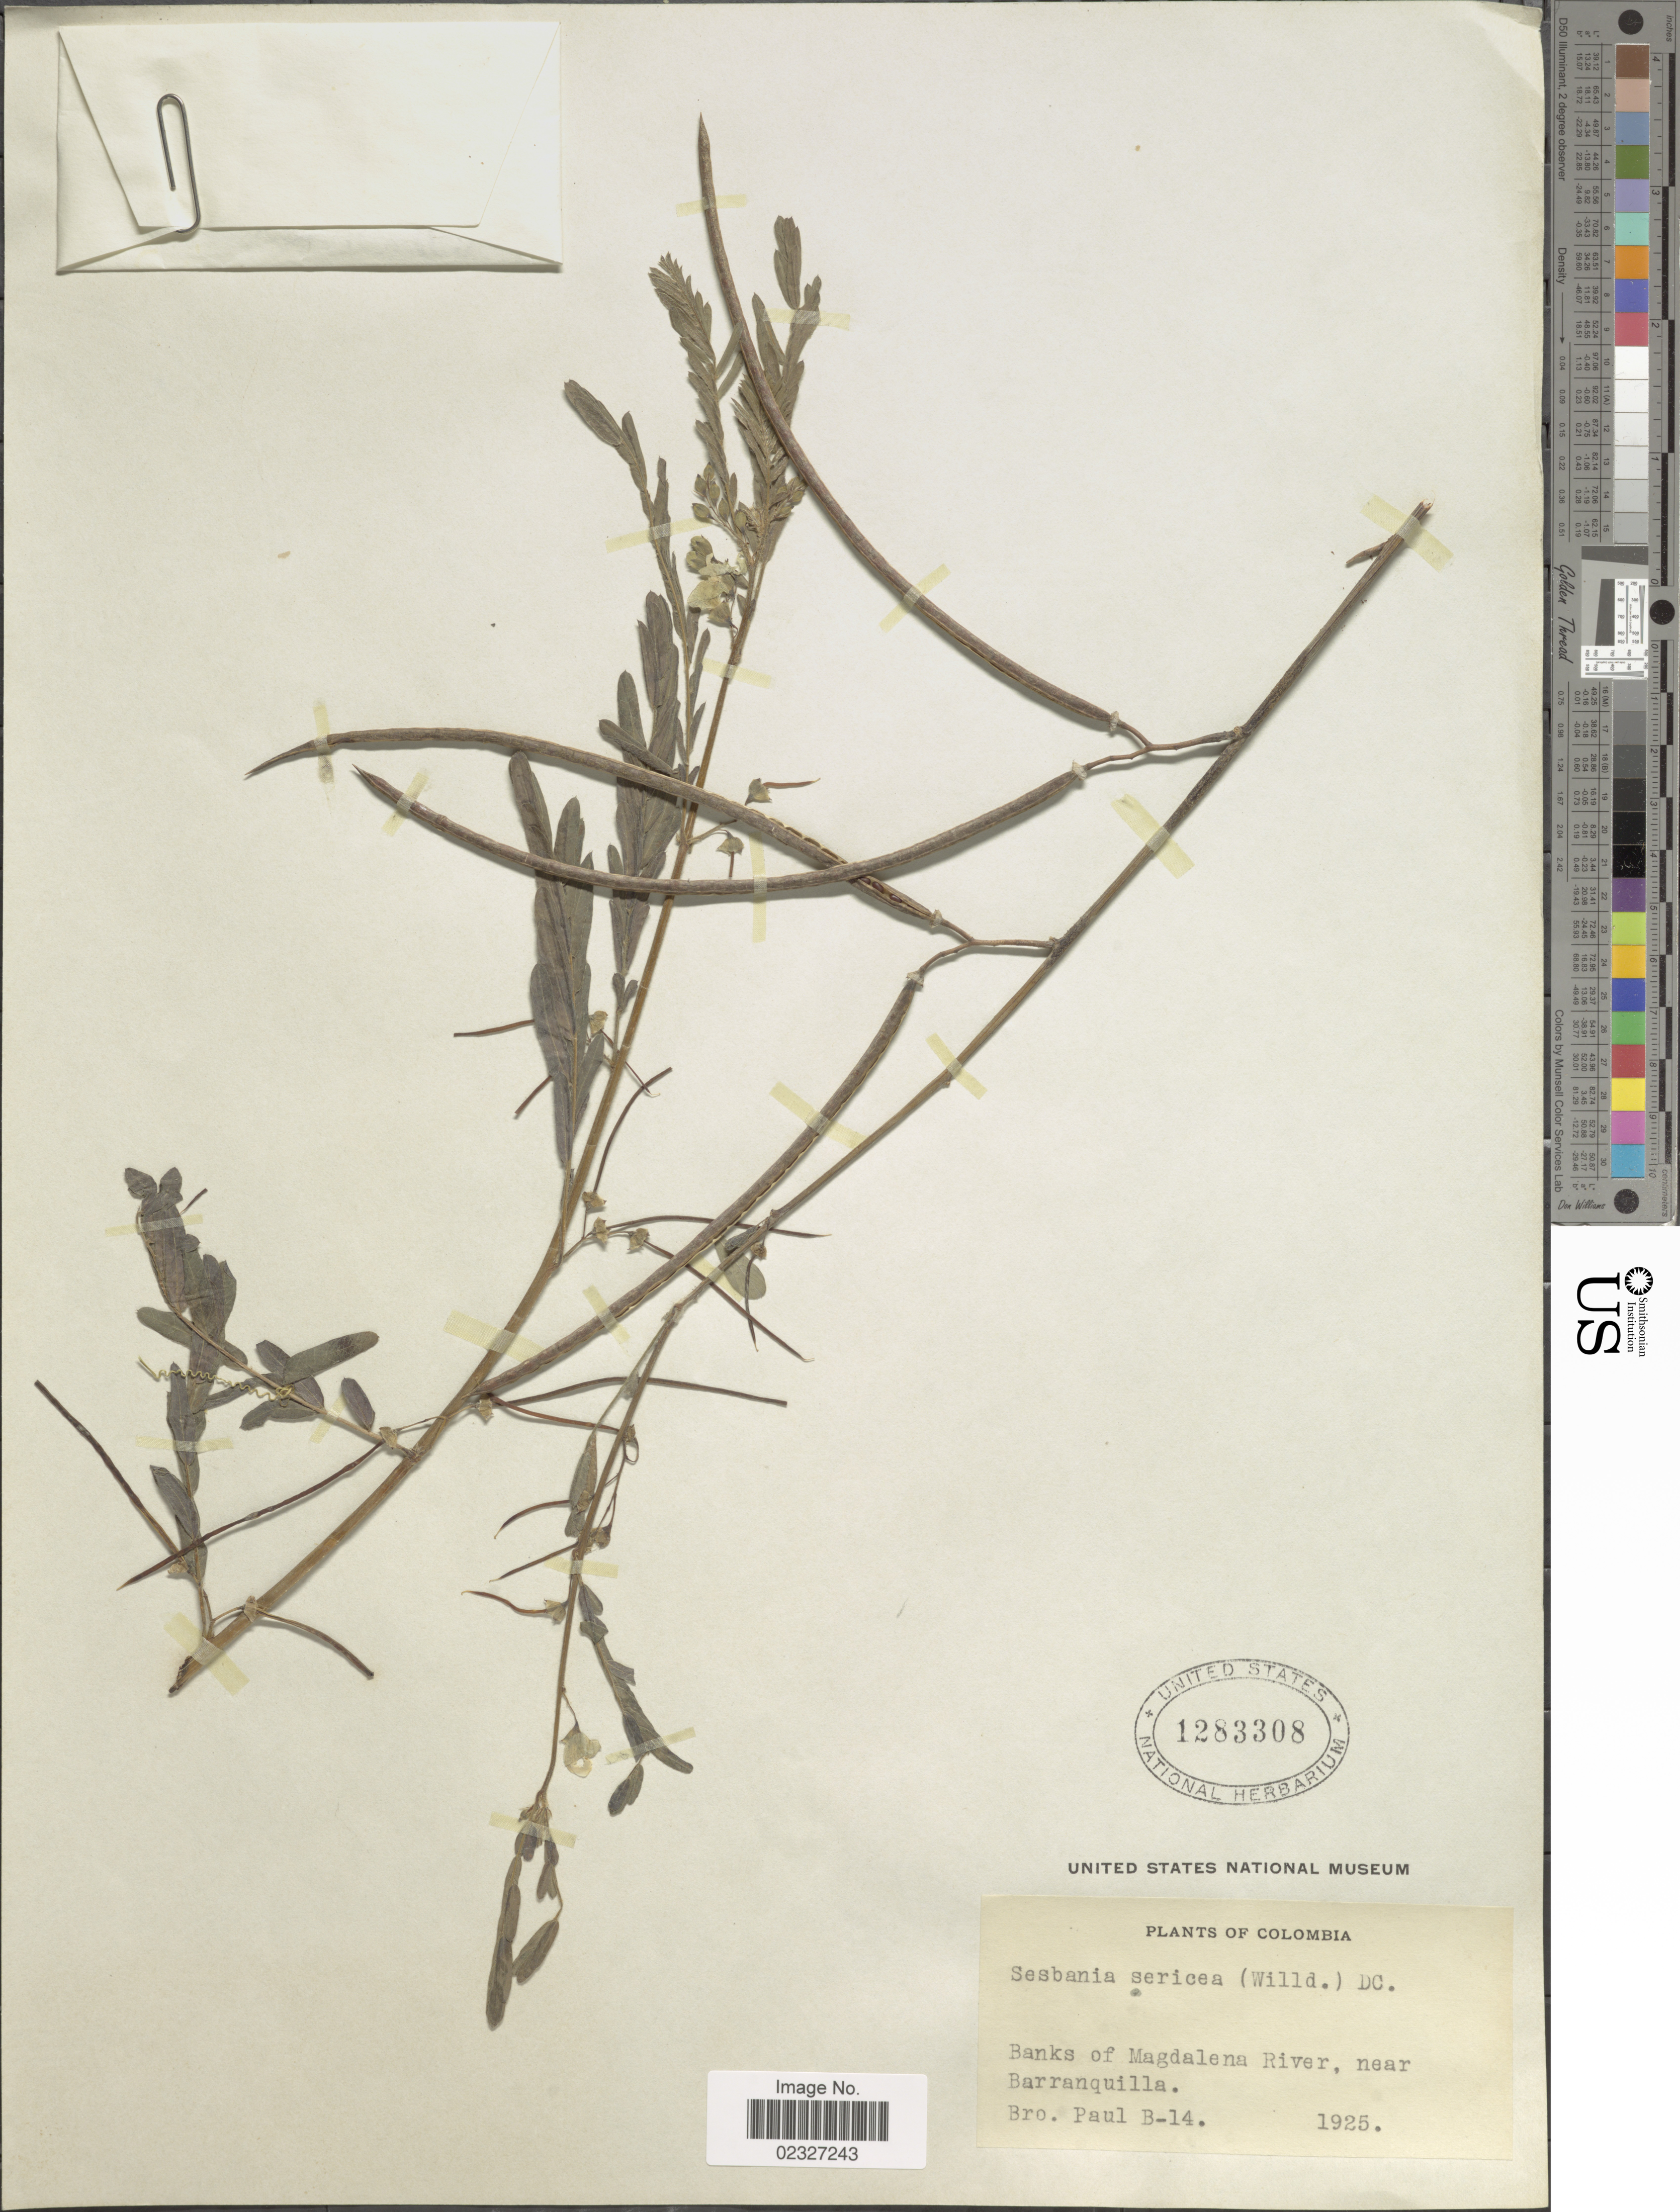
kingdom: Plantae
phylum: Tracheophyta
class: Magnoliopsida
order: Fabales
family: Fabaceae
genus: Sesbania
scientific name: Sesbania sericea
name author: (Willd.) Link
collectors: B. Paul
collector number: B-14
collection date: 1925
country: Colombia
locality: Banks of Magdalena River, near Barranquilla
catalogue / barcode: US 1283308